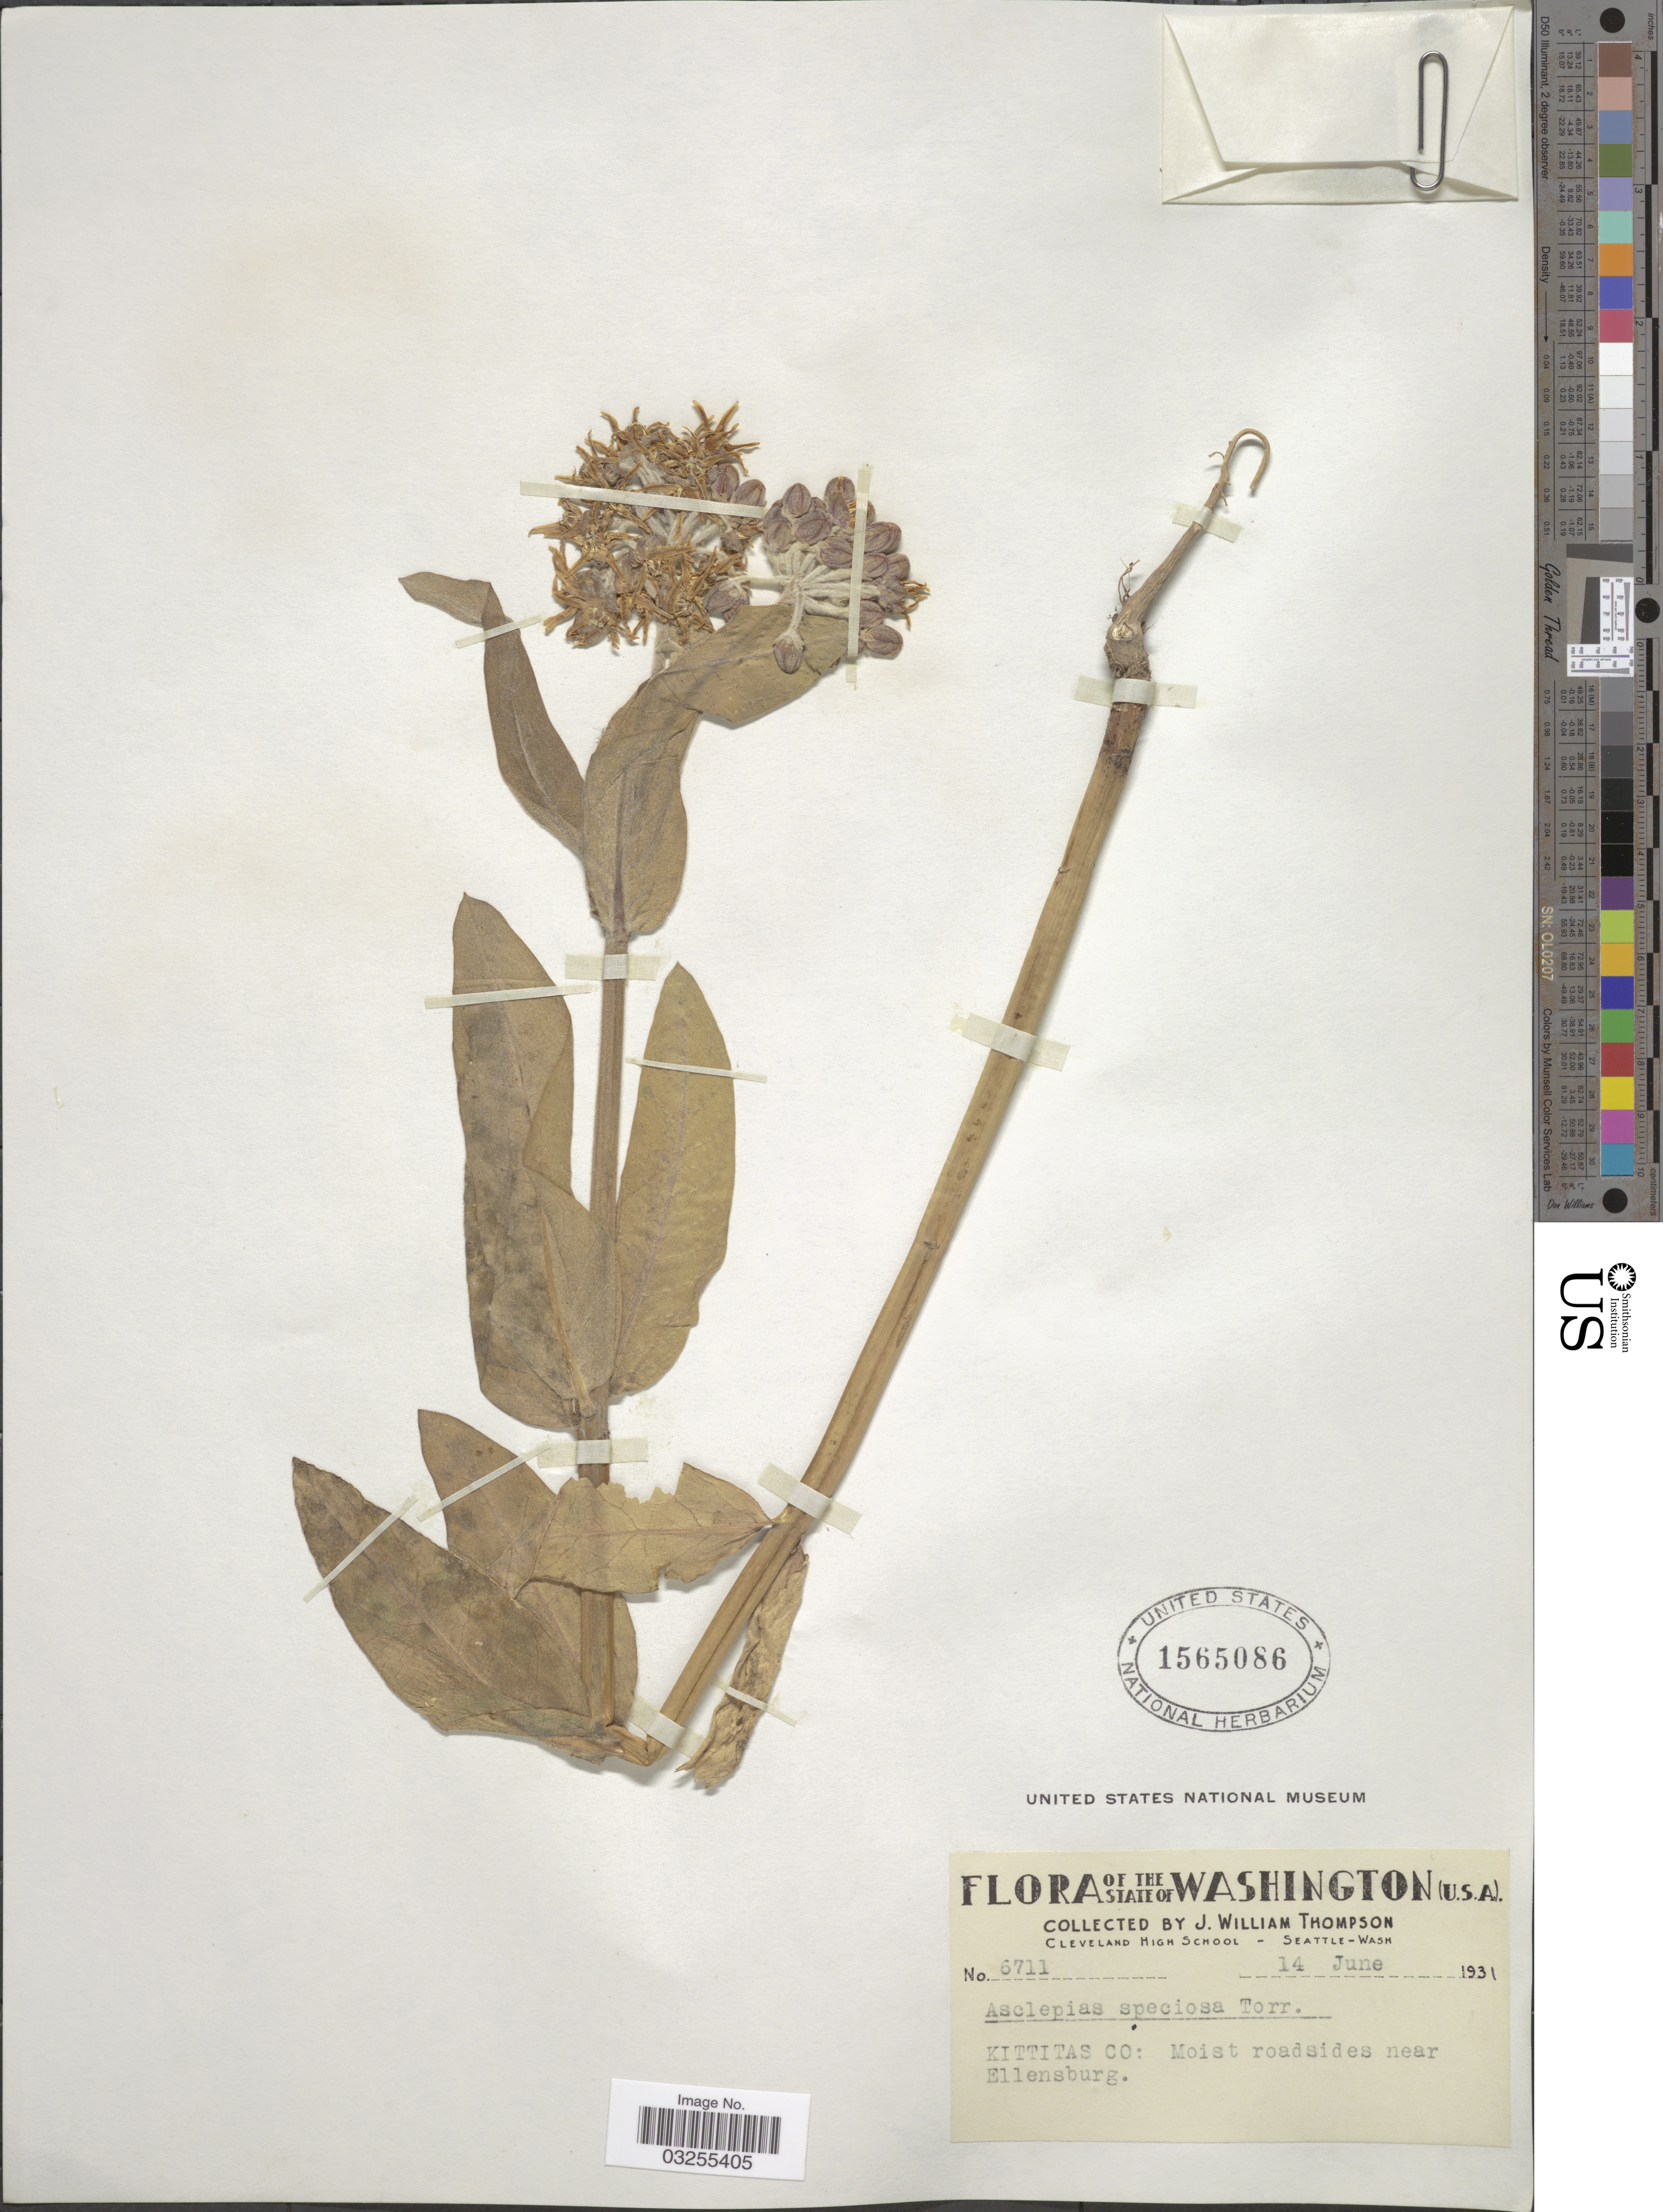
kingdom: Plantae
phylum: Tracheophyta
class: Magnoliopsida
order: Gentianales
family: Apocynaceae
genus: Asclepias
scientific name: Asclepias speciosa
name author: Torr.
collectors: J. W. Thompson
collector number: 6711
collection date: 1931-06-14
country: United States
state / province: Washington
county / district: Kittitas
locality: Kittitas Co: Moist roadsides near Ellensburg.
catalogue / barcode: US 1565086